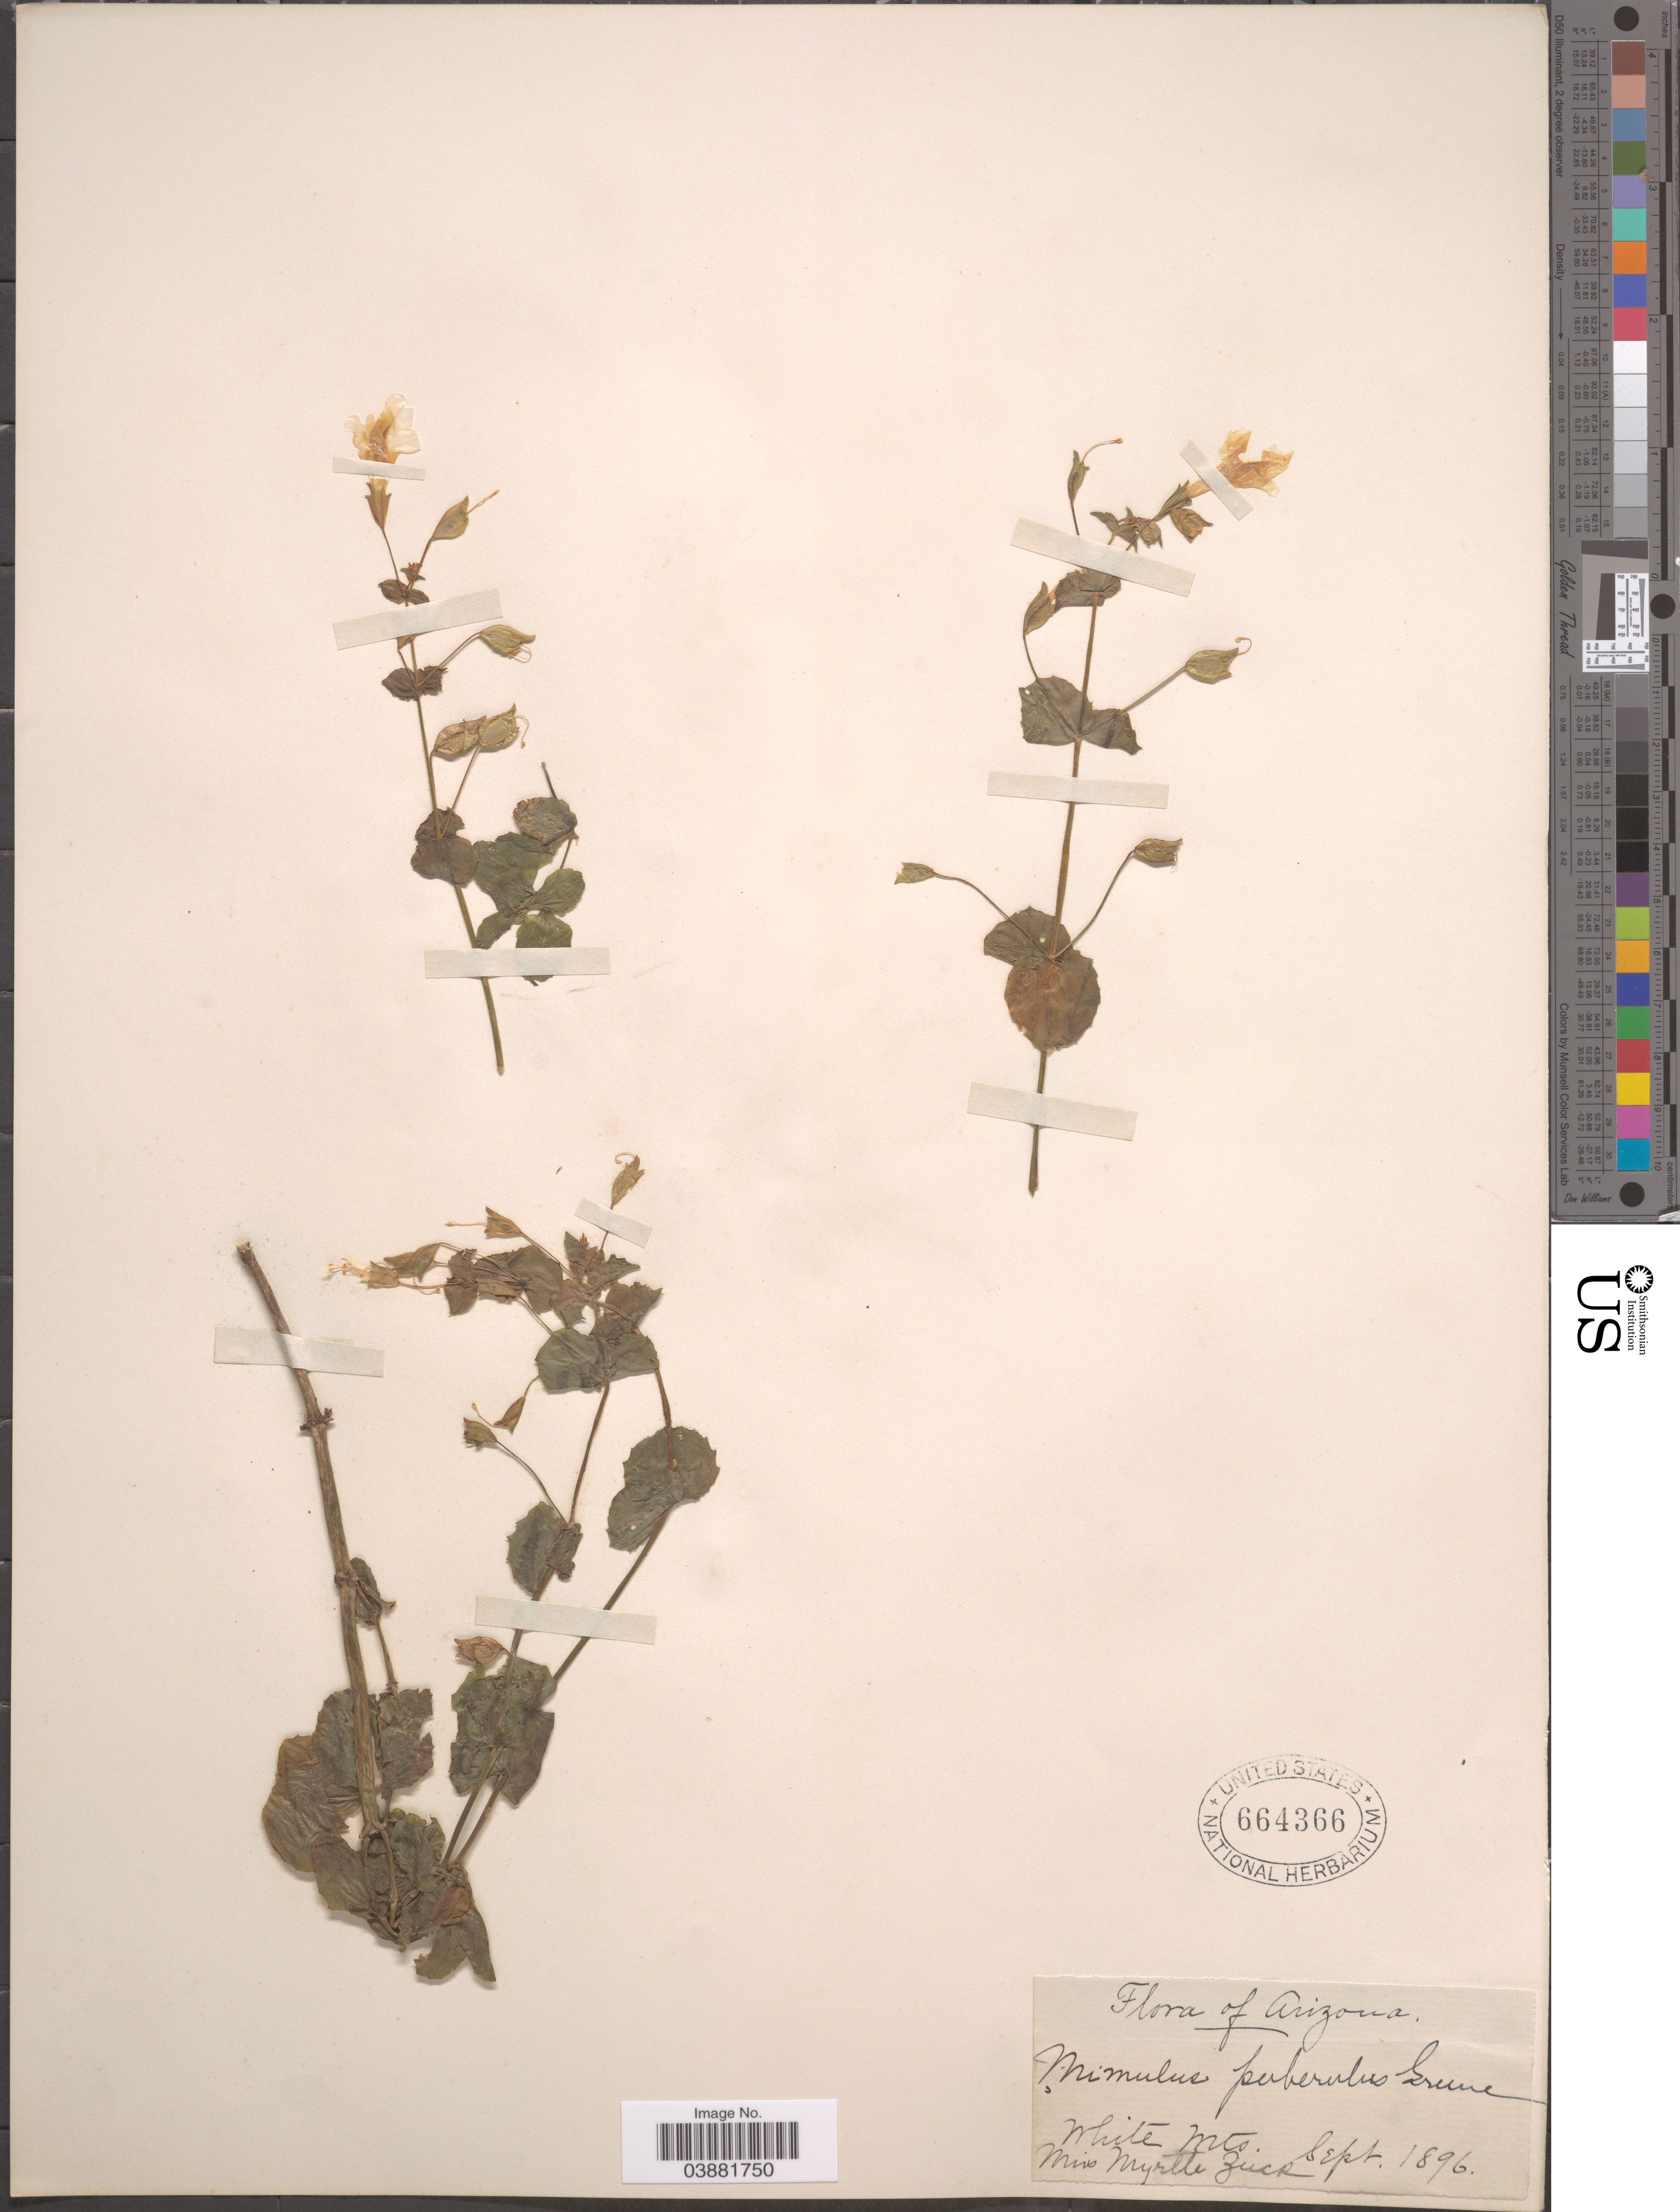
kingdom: Plantae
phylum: Tracheophyta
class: Magnoliopsida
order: Lamiales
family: Phrymaceae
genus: Mimulus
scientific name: Mimulus guttatus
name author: DC.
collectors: M. Zuck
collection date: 1896-09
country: United States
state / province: Arizona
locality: White Mts.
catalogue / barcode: US 664366